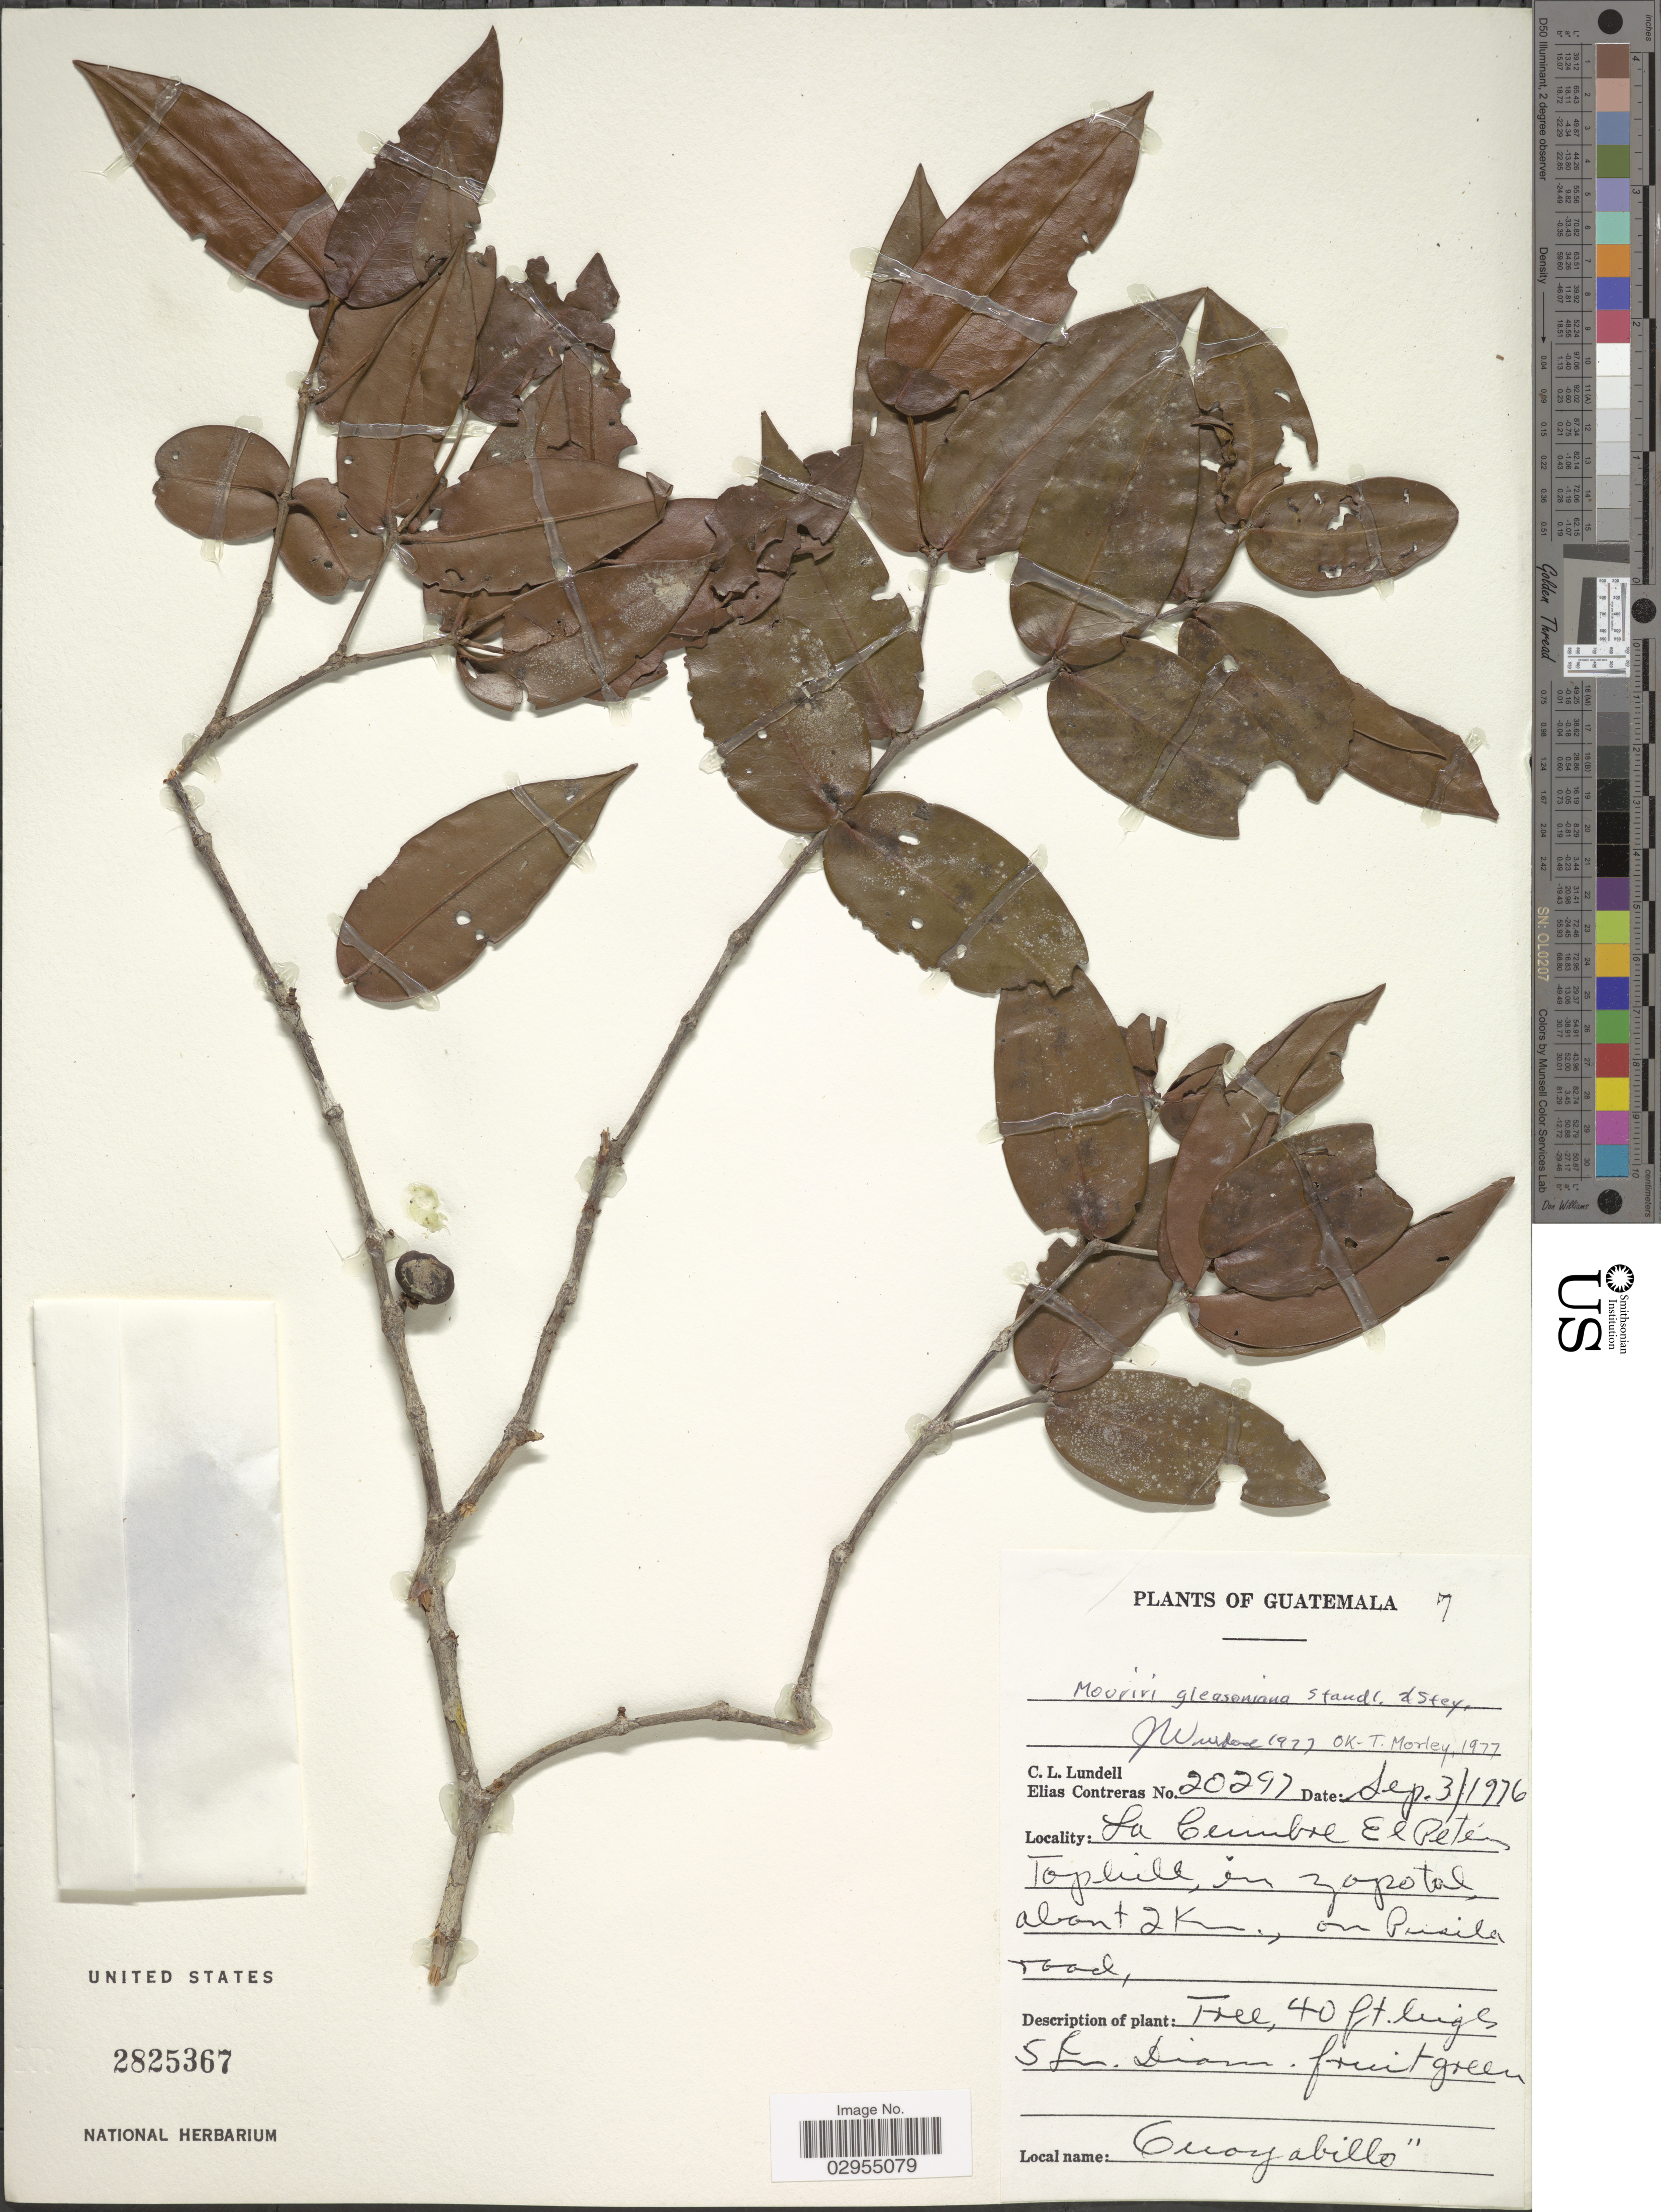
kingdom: Plantae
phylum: Tracheophyta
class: Magnoliopsida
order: Myrtales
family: Melastomataceae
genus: Mouriri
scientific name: Mouriri gleasoniana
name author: Standl.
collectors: C. L. Lundell & E. Contreras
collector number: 20297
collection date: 1976-09-03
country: Guatemala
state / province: El Petén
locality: La Cumbre, Tophill, in zopotal about 2 Km., on Pusila road.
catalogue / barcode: US 2825367